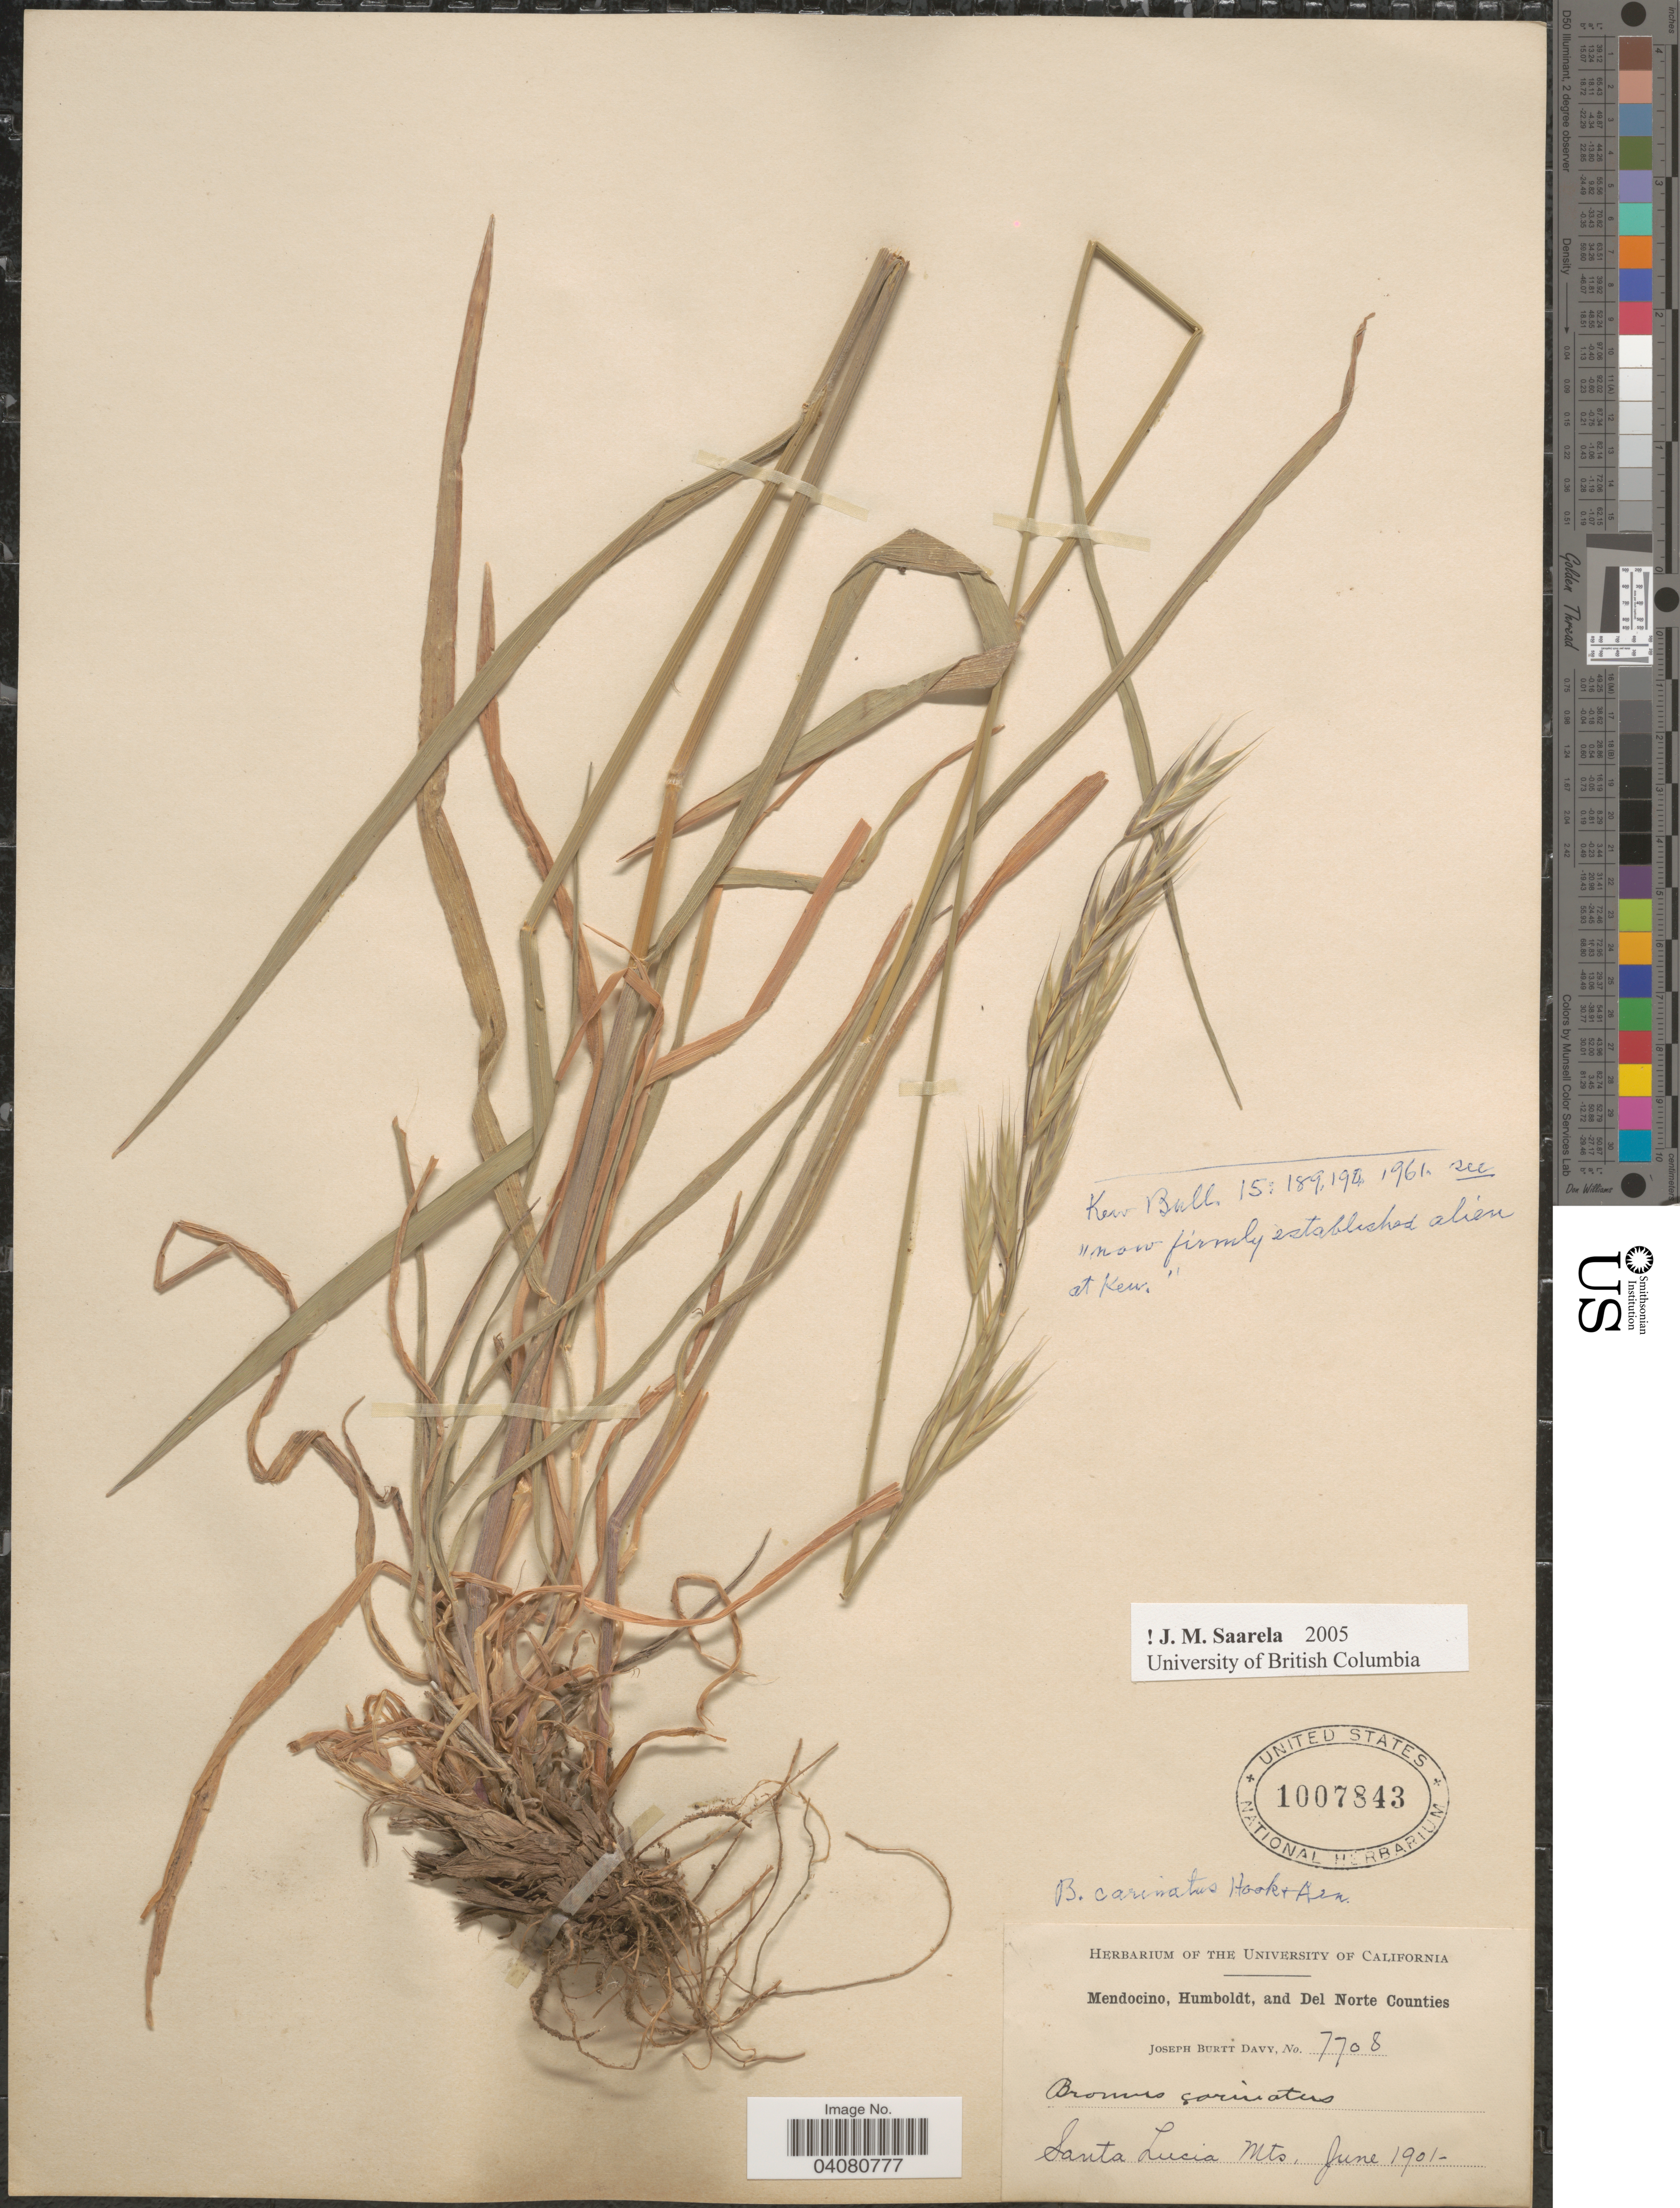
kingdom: Plantae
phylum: Tracheophyta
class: Liliopsida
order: Poales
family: Poaceae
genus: Bromus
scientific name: Bromus carinatus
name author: Hook. & Arn.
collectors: J. Burtt Davy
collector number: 7708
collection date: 1901-06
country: United States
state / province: California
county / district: Mendocino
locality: Mendocino, Humboldt, and Del Norte Counties. Santa Lucia Mts.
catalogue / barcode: US 1007843